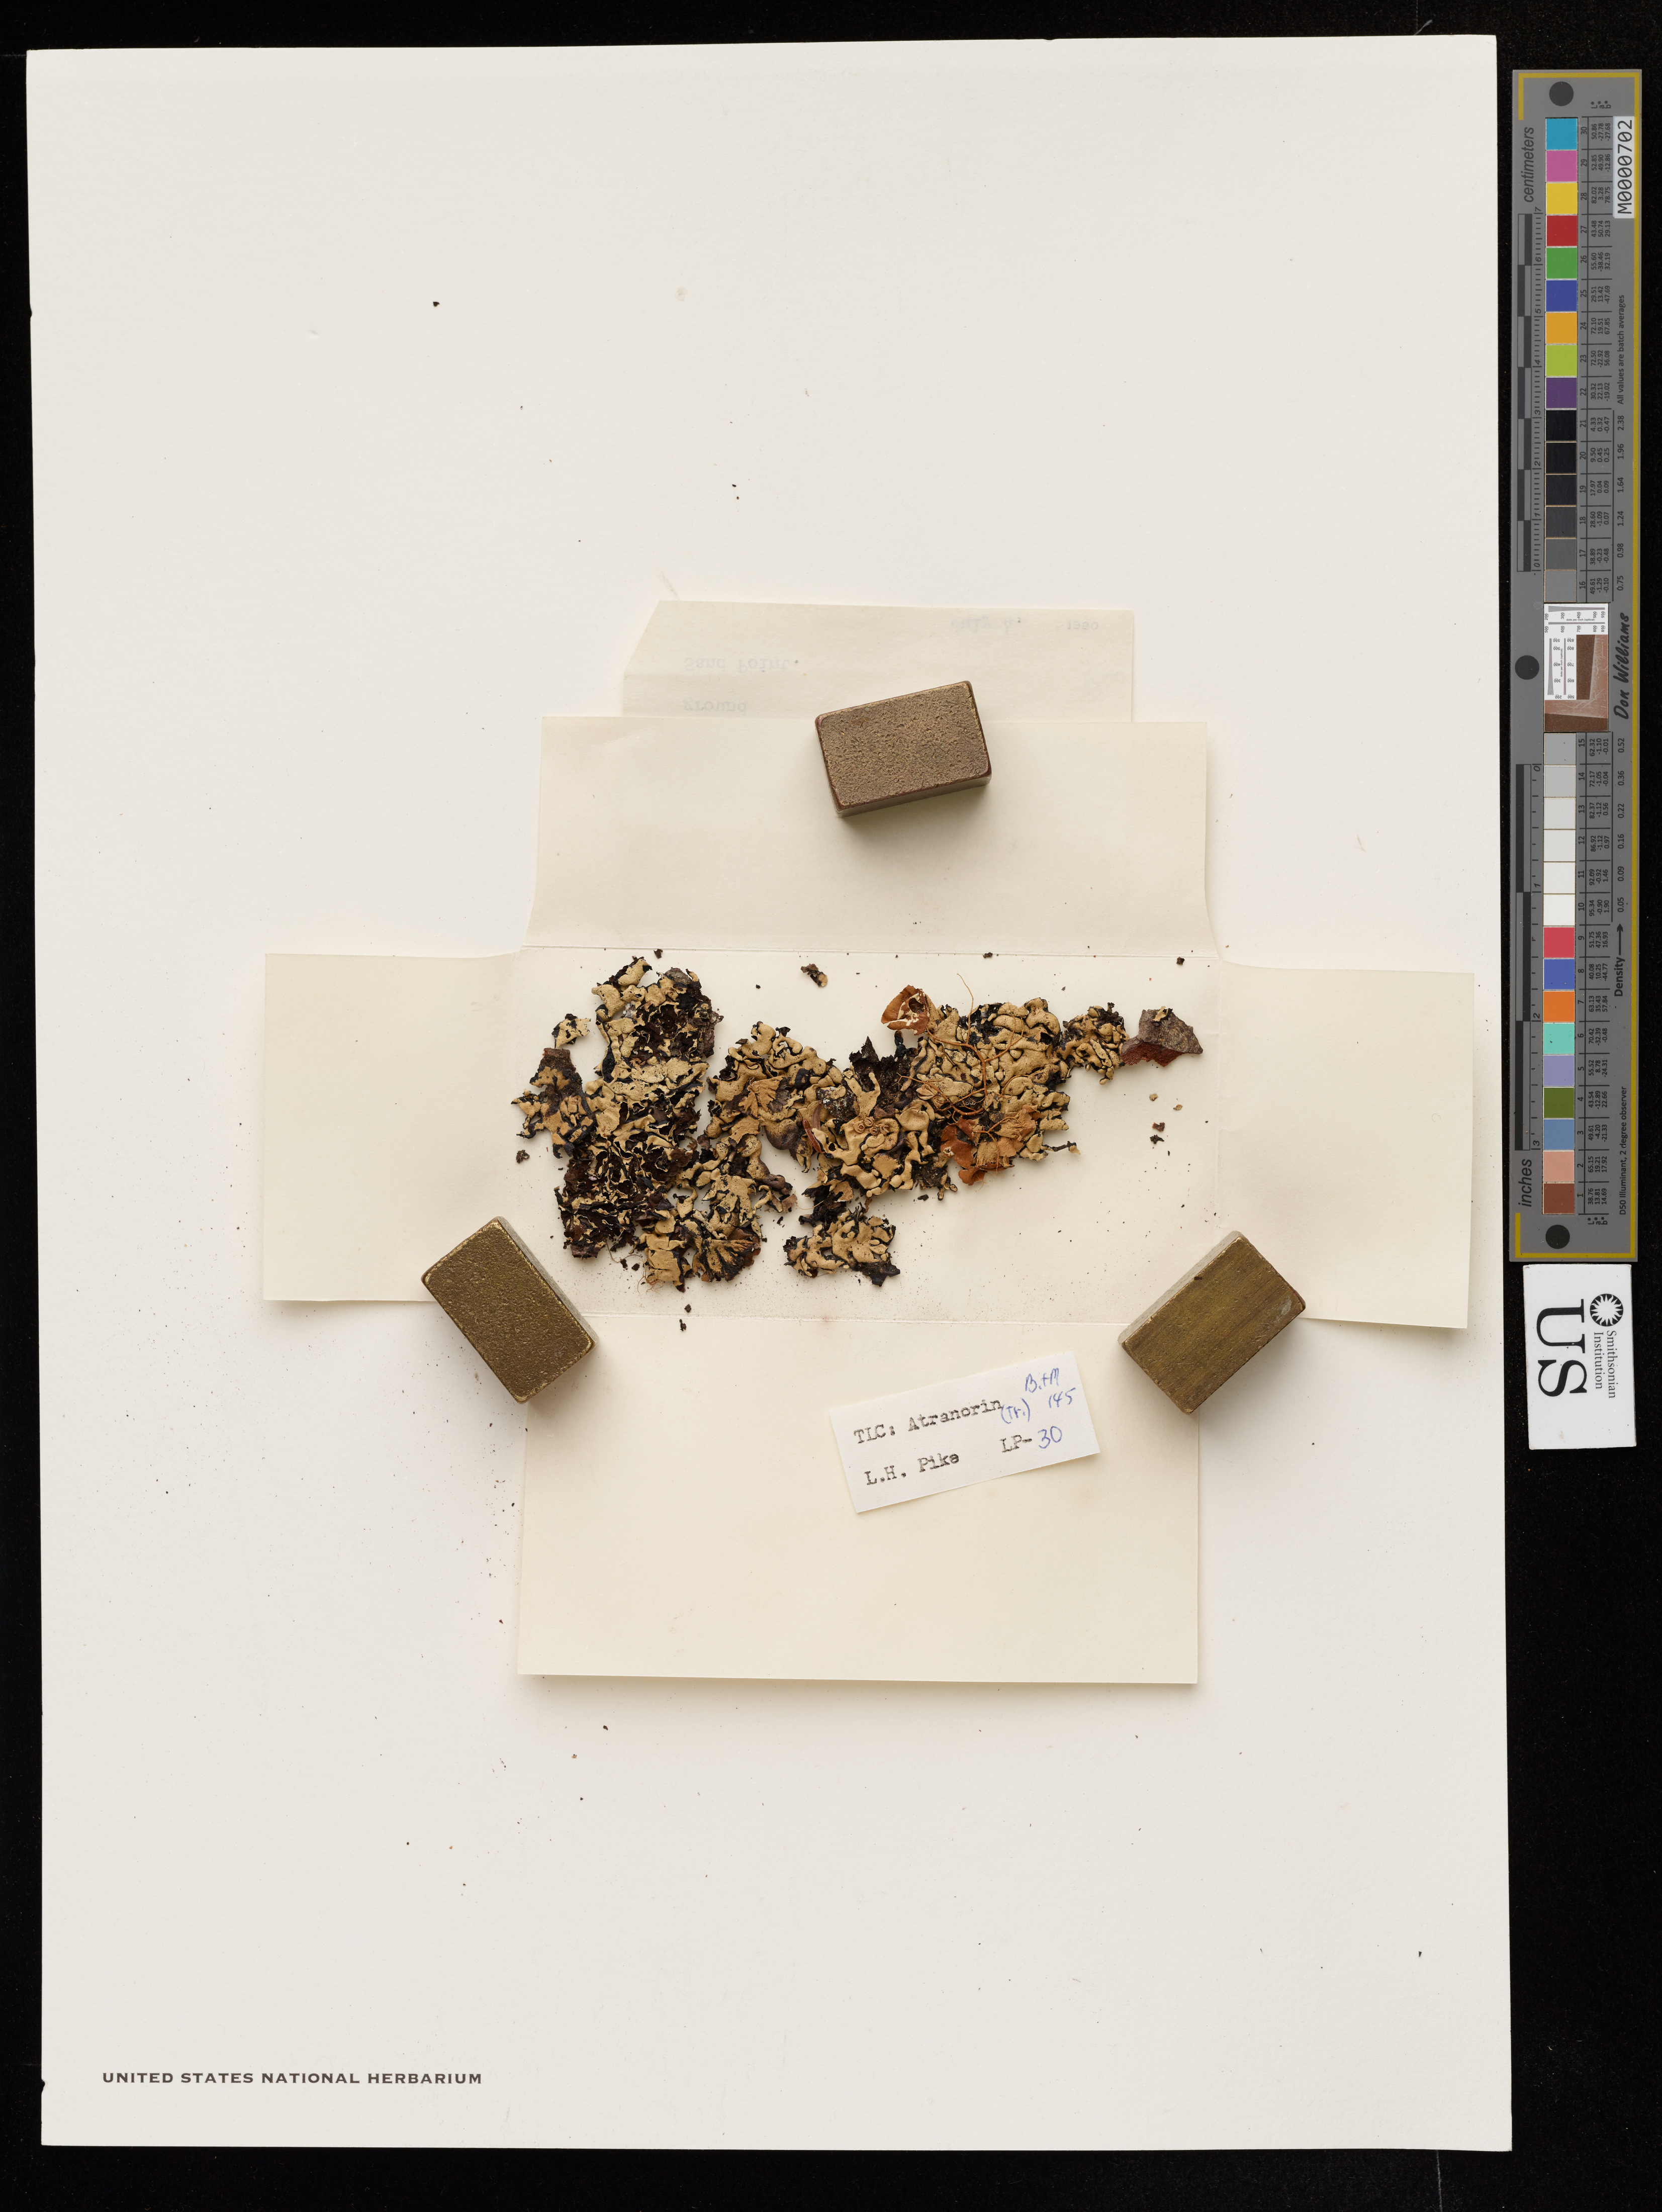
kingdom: Fungi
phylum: Ascomycota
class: Lecanoromycetes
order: Lecanorales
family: Parmeliaceae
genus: Hypogymnia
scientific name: Hypogymnia apinnata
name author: Goward & McCune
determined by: McCune, B.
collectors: B. I. Brown & W. Muenscher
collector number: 145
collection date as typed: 04 Jul 1950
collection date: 1950-07-04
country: United States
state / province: Washington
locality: Olympic Peninsula, sand point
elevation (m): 9